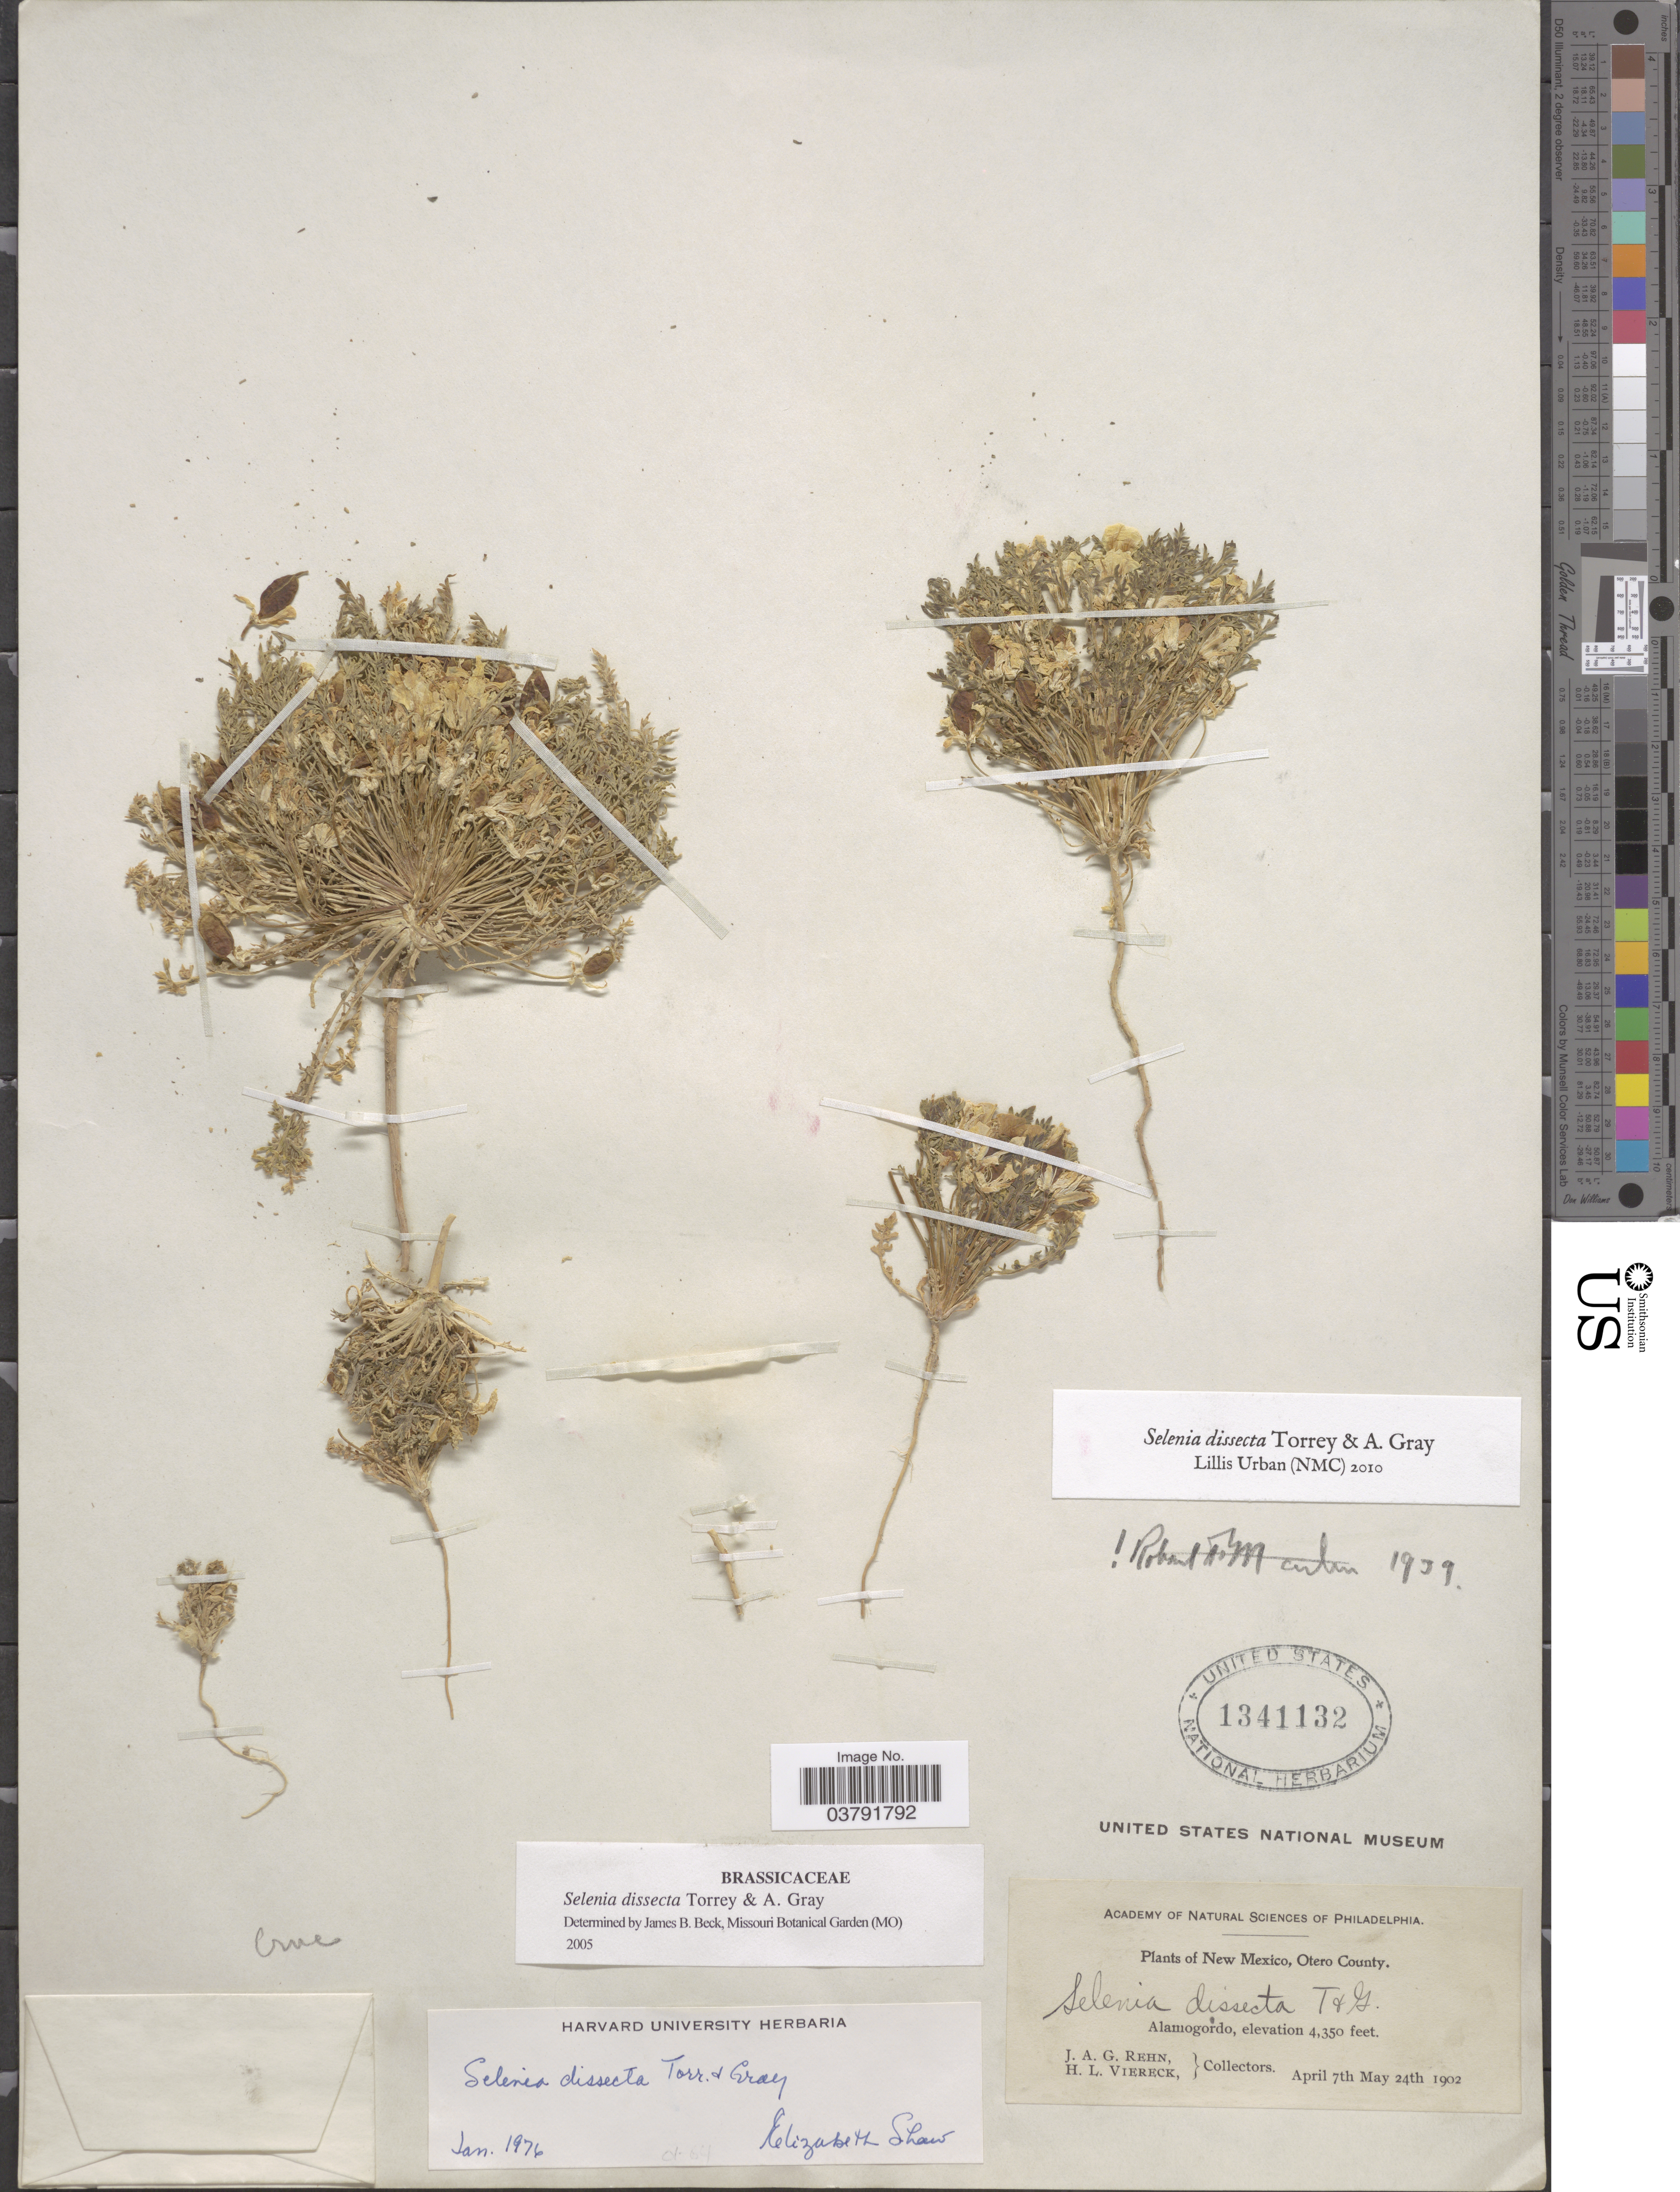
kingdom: Plantae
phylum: Tracheophyta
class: Magnoliopsida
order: Brassicales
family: Brassicaceae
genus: Selenia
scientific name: Selenia dissecta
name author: Torr. & A. Gray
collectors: J. Rehn & H. L. Viereck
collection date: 1902-04-07/1902-05-24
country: United States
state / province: New Mexico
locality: Otero County. Alamogordo.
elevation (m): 1326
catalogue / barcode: US 1341132